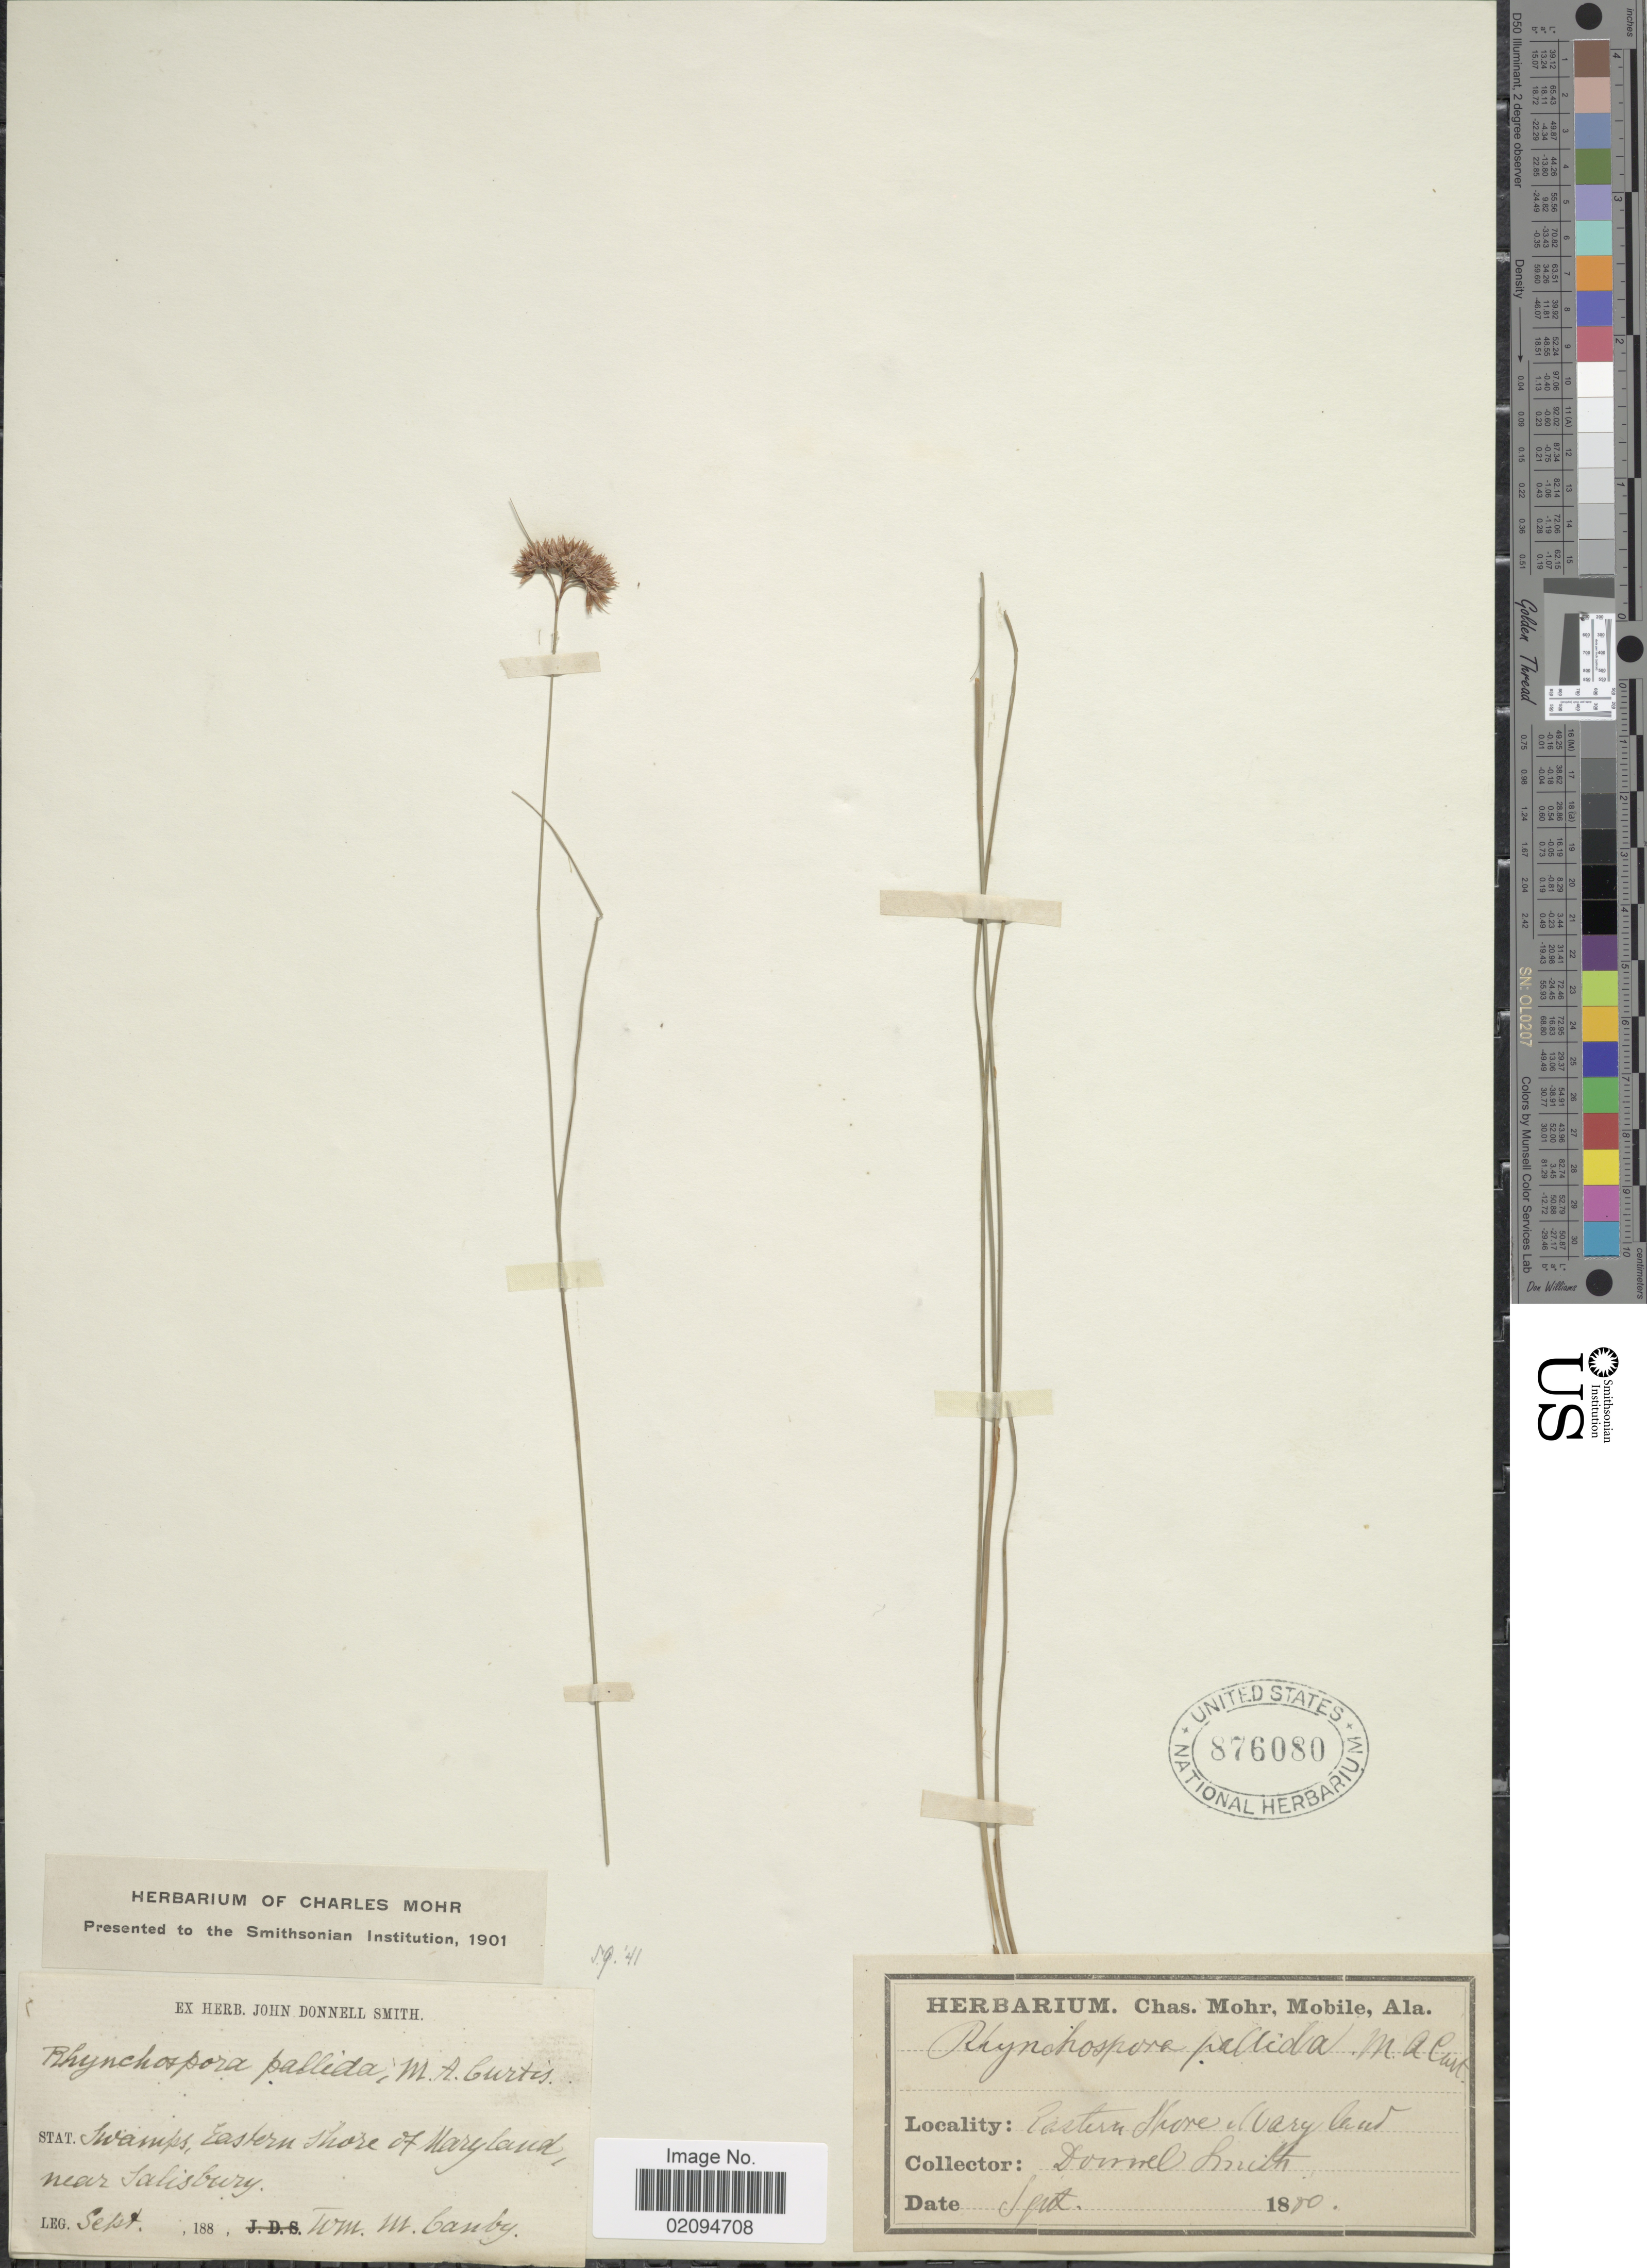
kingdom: Plantae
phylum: Tracheophyta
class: Liliopsida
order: Poales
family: Cyperaceae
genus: Rhynchospora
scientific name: Rhynchospora pallida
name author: M.A. Curtis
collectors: J. Donnell Smith & W. M. Canby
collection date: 1880-09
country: United States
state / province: Maryland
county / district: Wicomico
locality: Eastern shore of Maryland near Salisbury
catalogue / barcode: US 876080